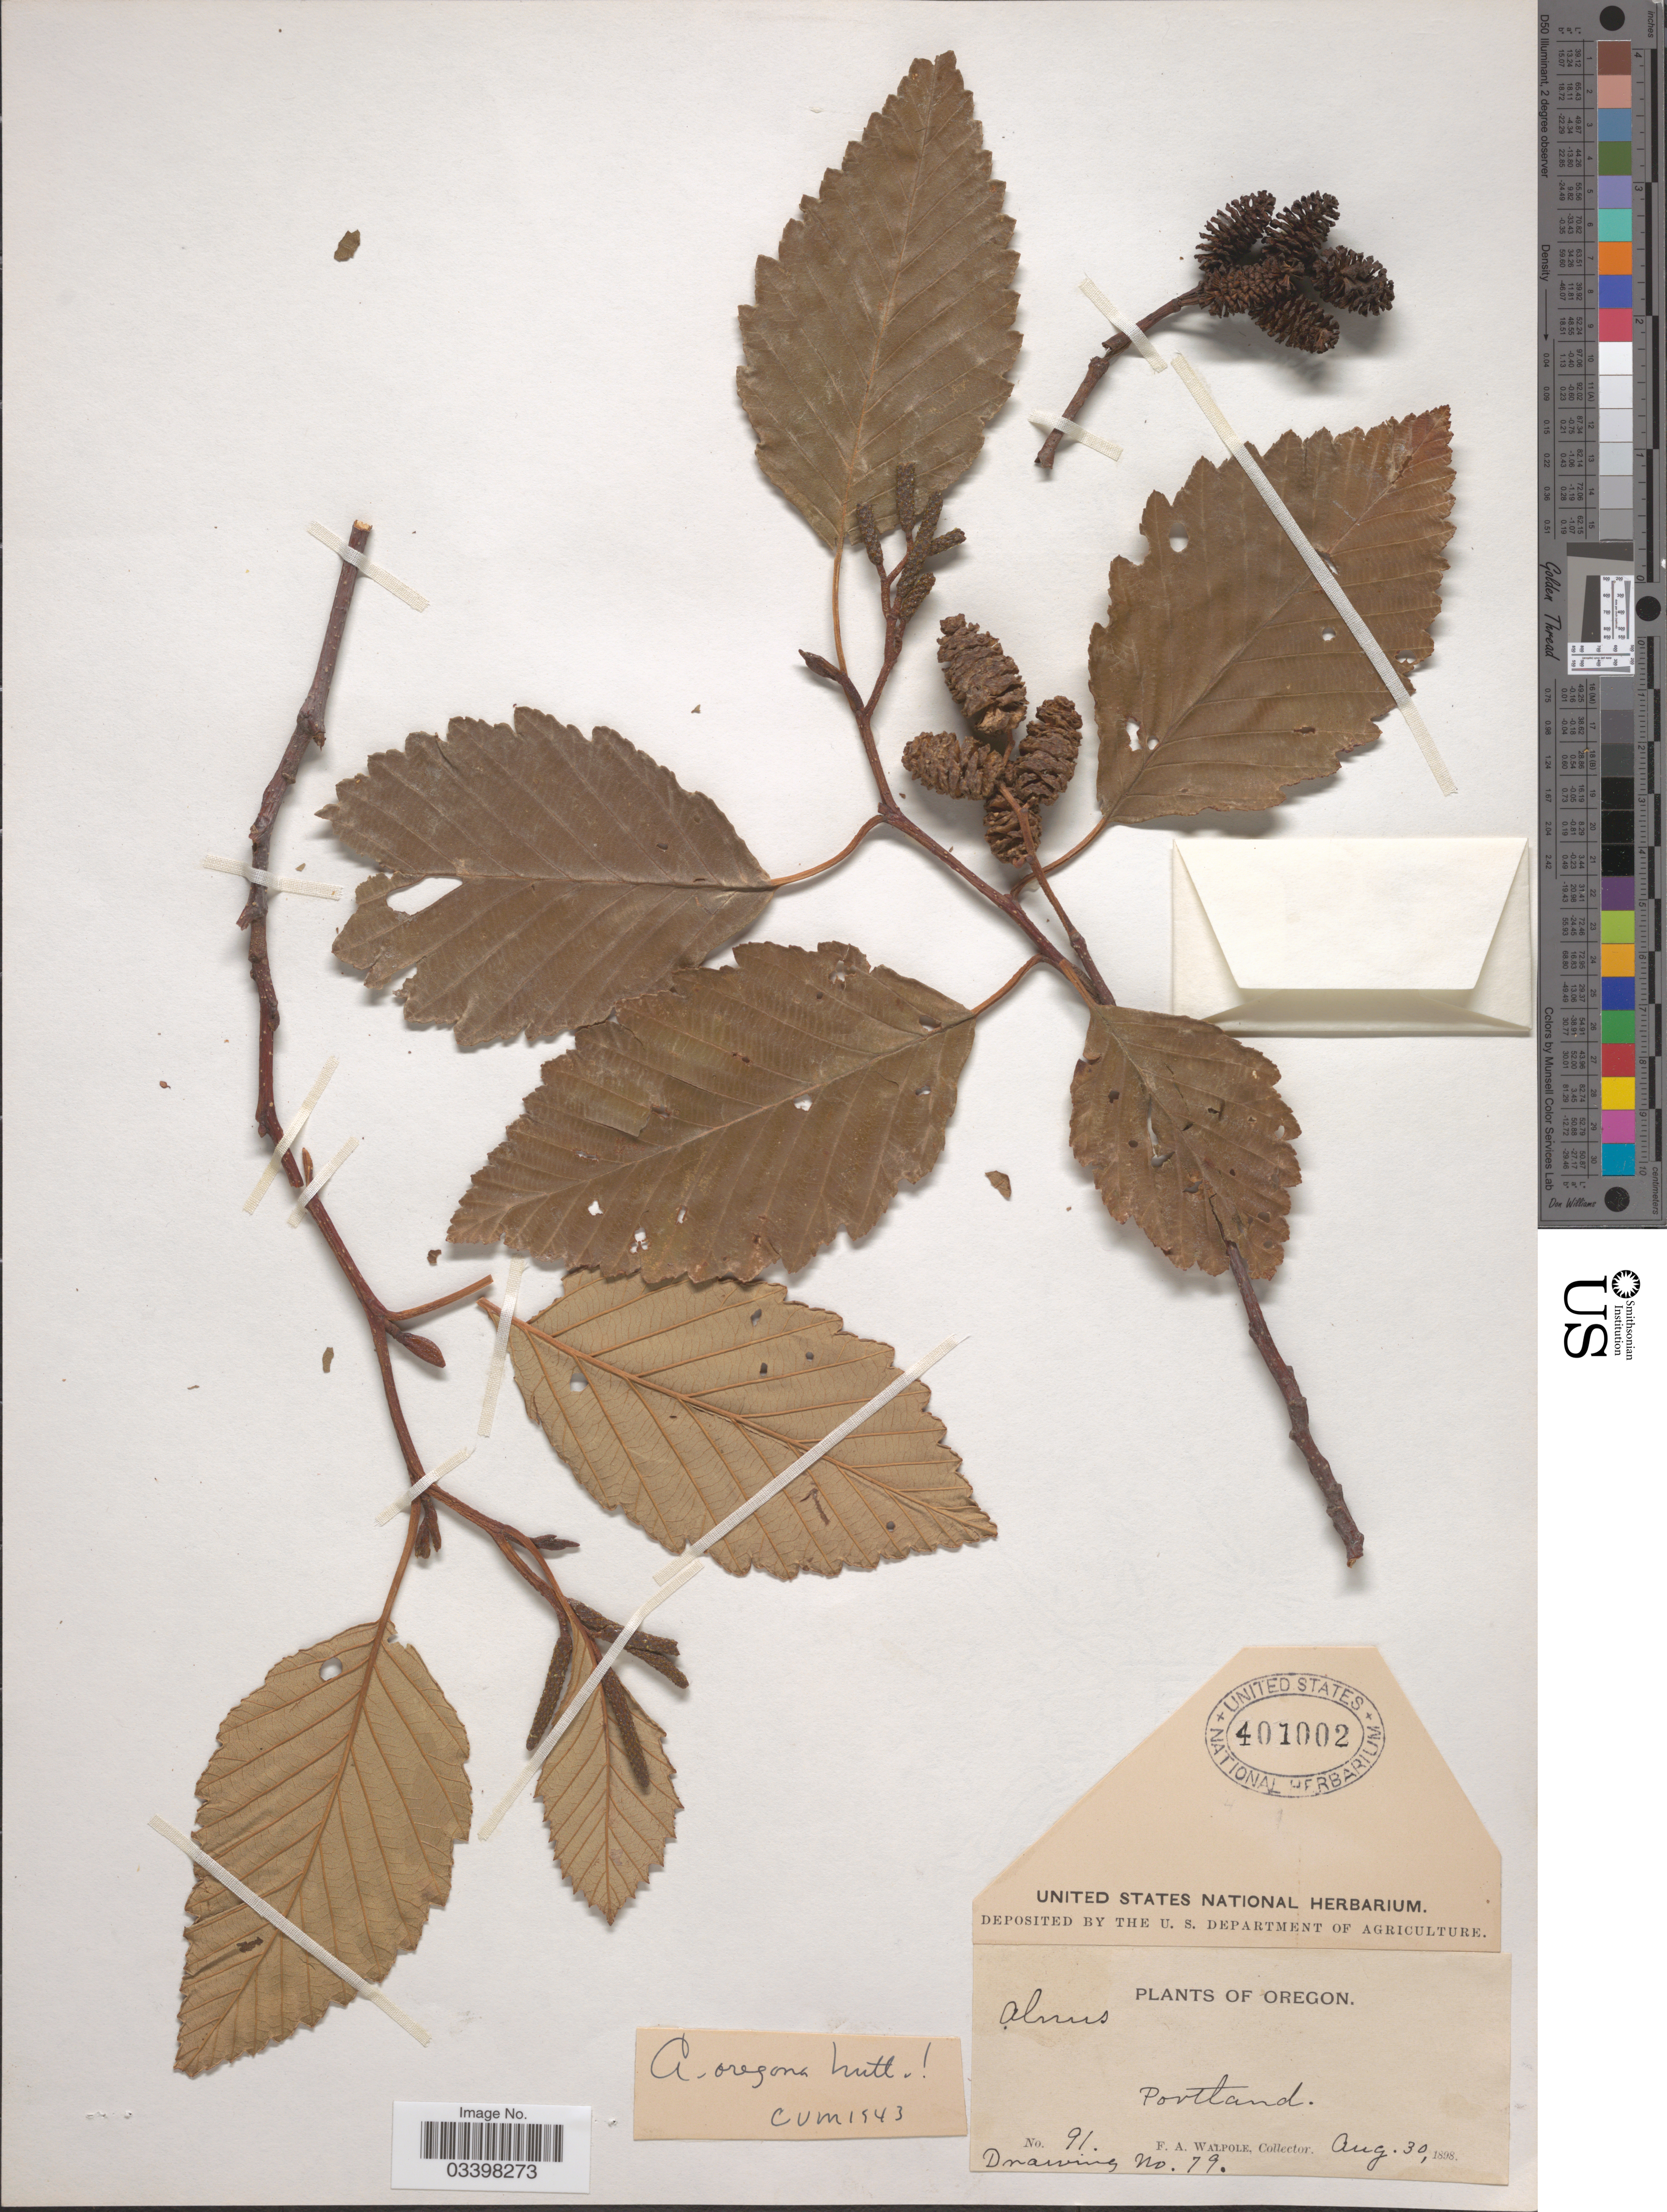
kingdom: Plantae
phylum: Tracheophyta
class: Magnoliopsida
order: Fagales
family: Betulaceae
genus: Alnus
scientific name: Alnus rubra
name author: Bong.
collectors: F. Walpole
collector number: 91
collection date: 1898-08-30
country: United States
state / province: Oregon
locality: Portland.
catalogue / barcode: US 401002